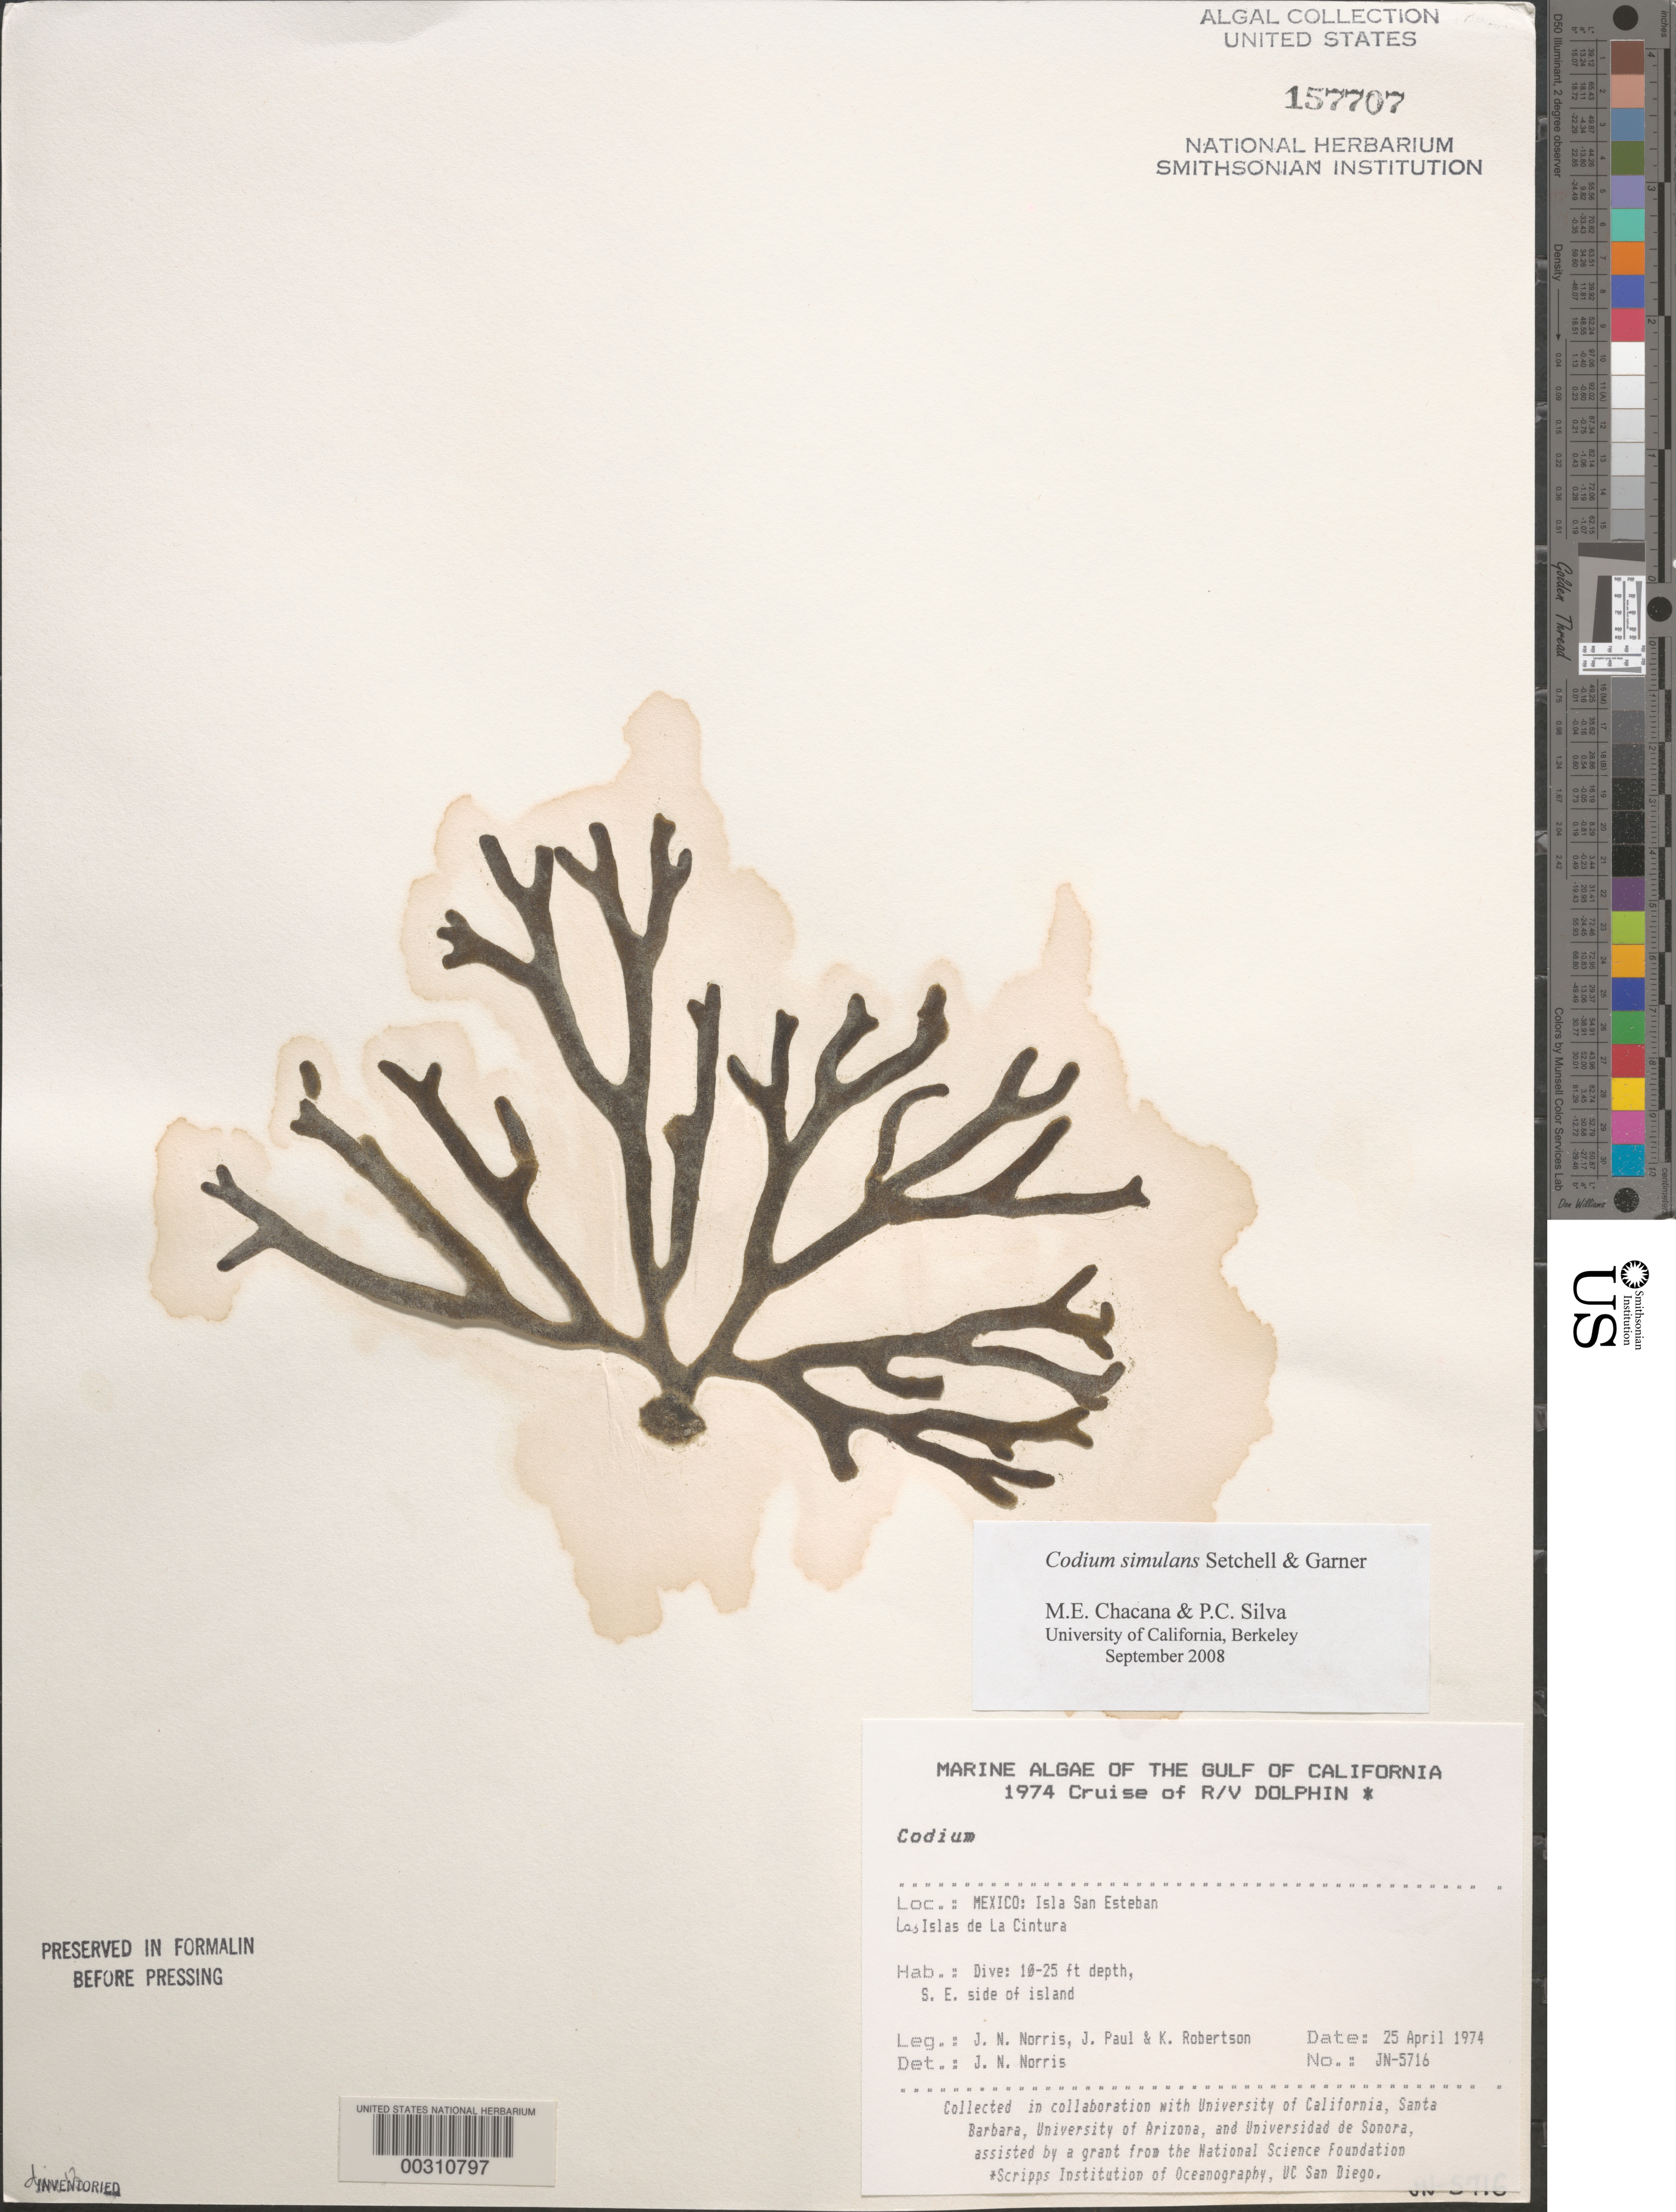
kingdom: Plantae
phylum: Chlorophyta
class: Ulvophyceae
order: Bryopsidales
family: Codiaceae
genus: Codium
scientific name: Codium simulans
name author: Setch. & N.L. Gardner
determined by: Chacana, M. E.; Silva, P. C.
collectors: J. N. Norris, J. Paul & K. Robertson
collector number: JN-5716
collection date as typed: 25 Apr 1974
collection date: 1974-04-25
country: Mexico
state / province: Baja California Norte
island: Isla San Esteban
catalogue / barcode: US 157707